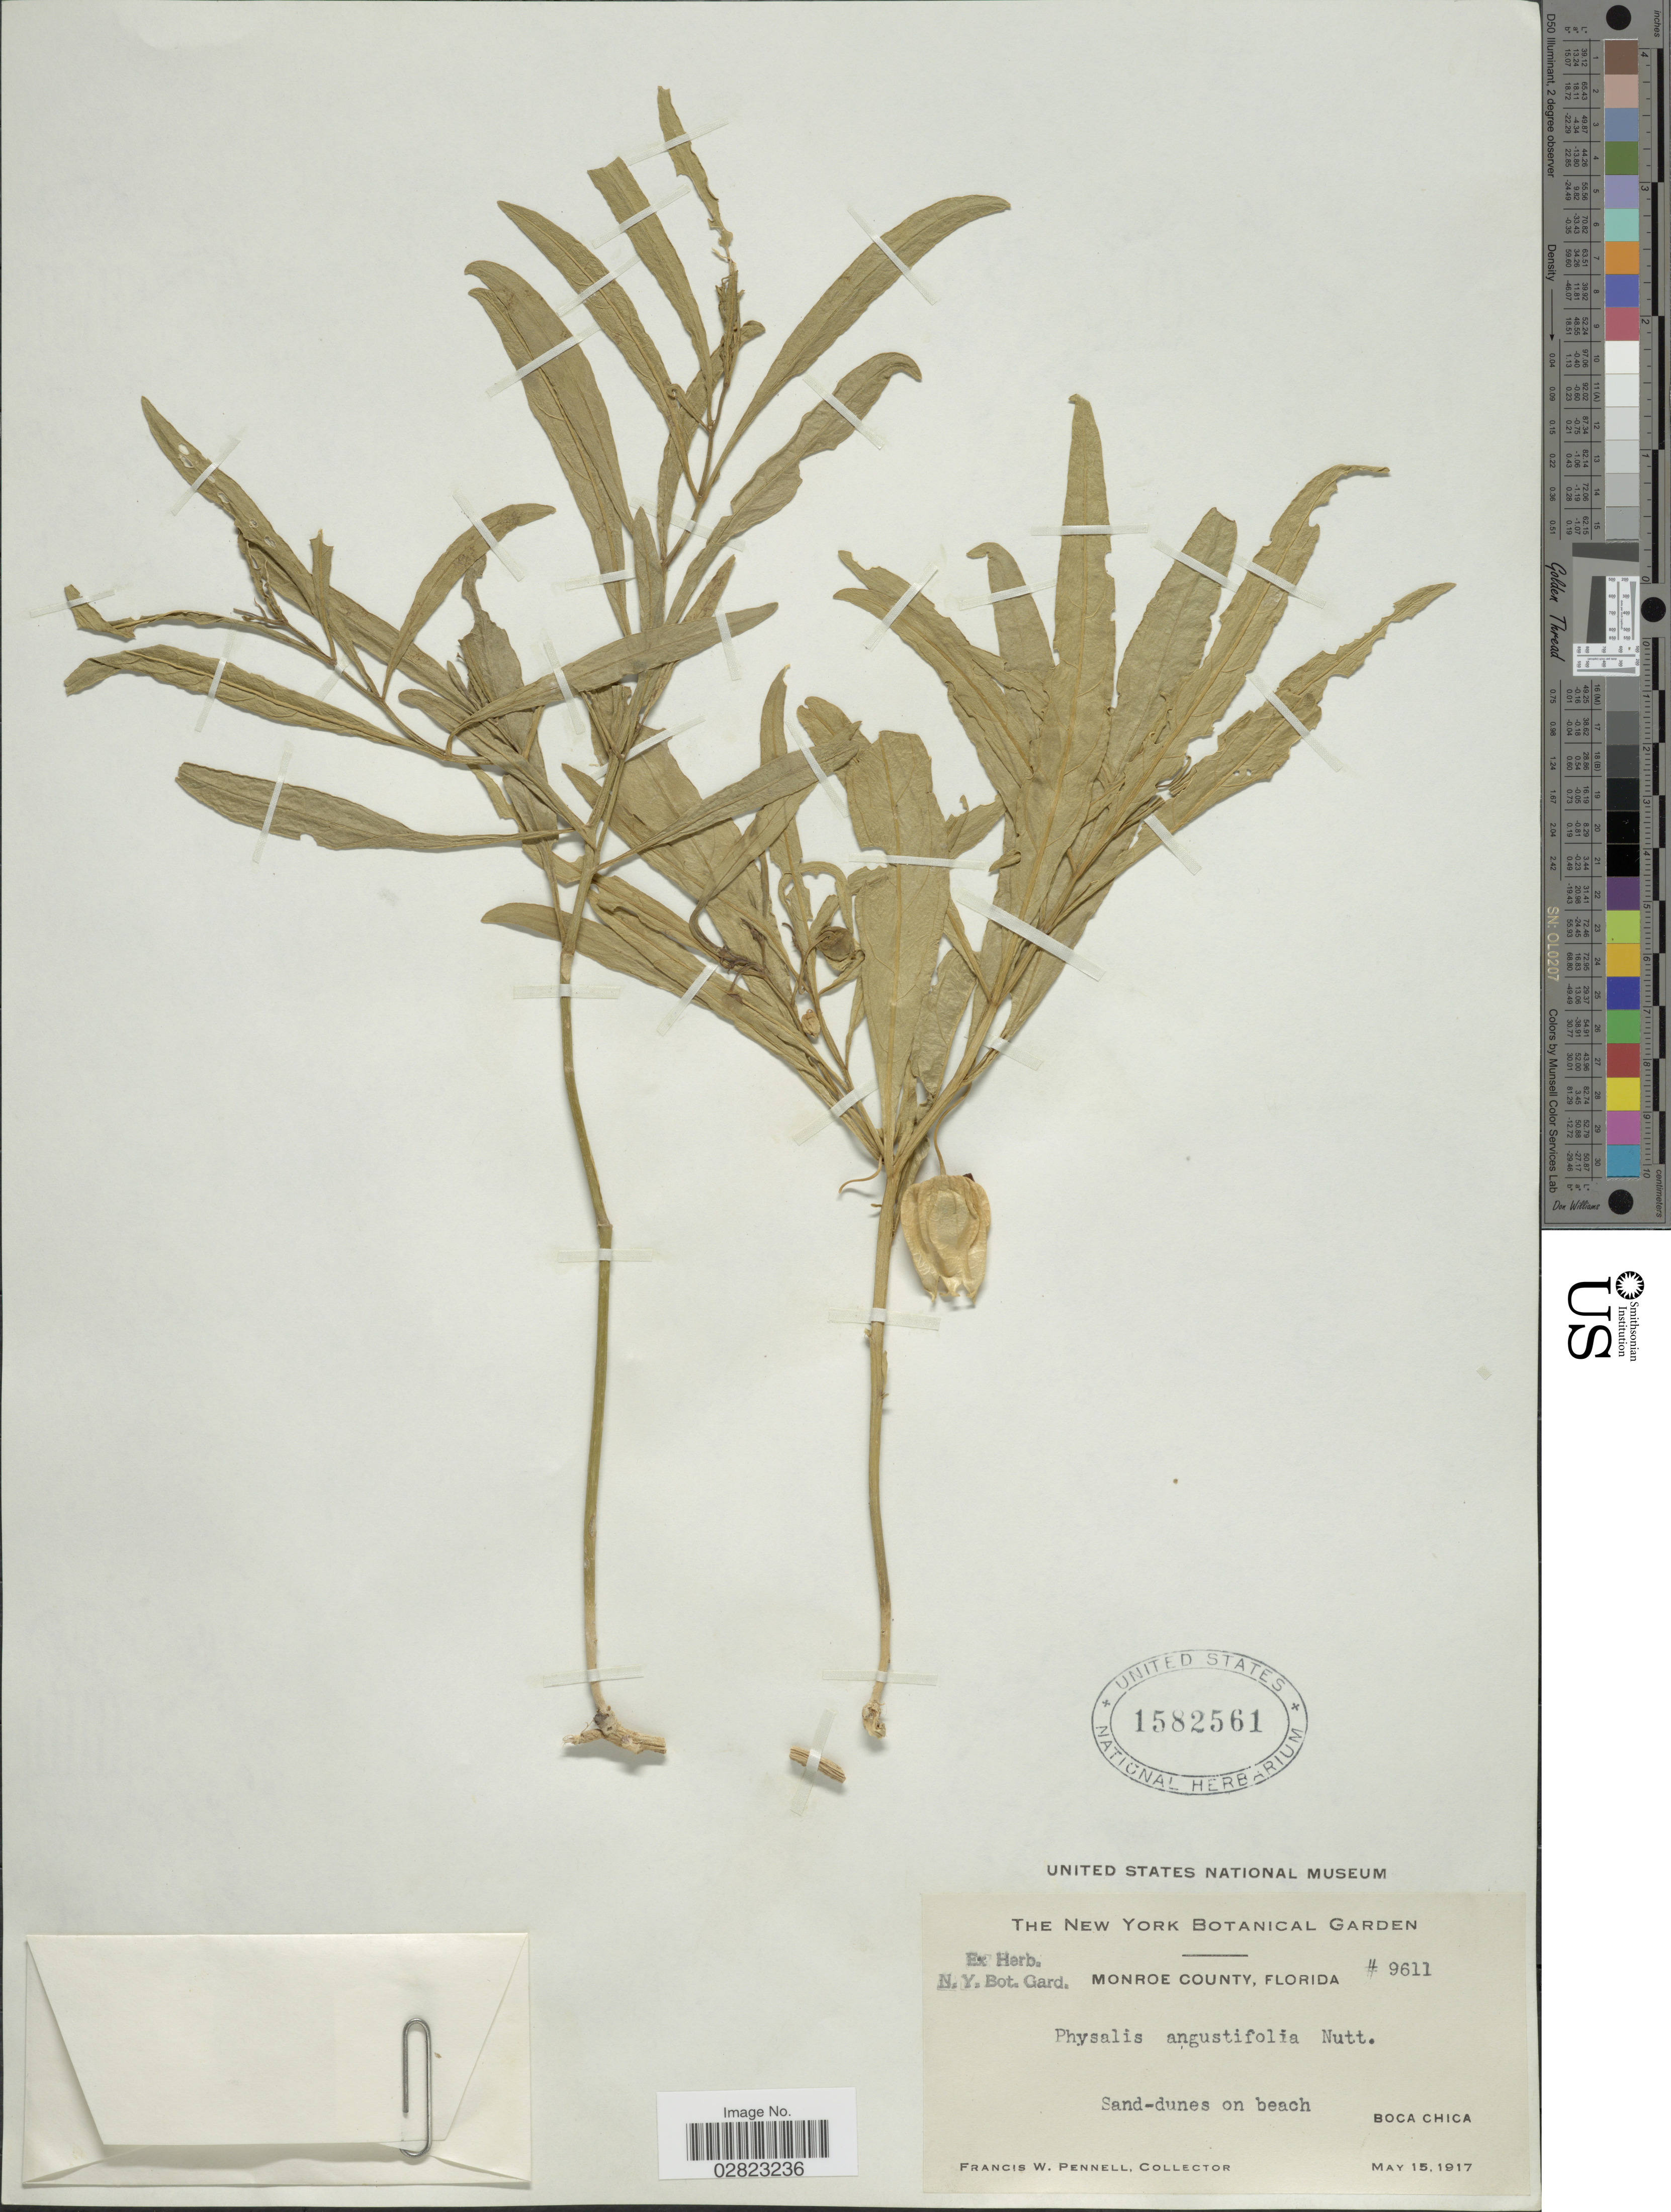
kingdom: Plantae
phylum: Tracheophyta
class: Magnoliopsida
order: Solanales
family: Solanaceae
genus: Physalis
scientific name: Physalis elliottii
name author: Kunze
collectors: F. W. Pennell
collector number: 9611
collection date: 1917-05-15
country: United States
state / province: Florida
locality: Monroe County. Sand-dunes on beach. Boca Chica.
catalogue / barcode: US 1582561